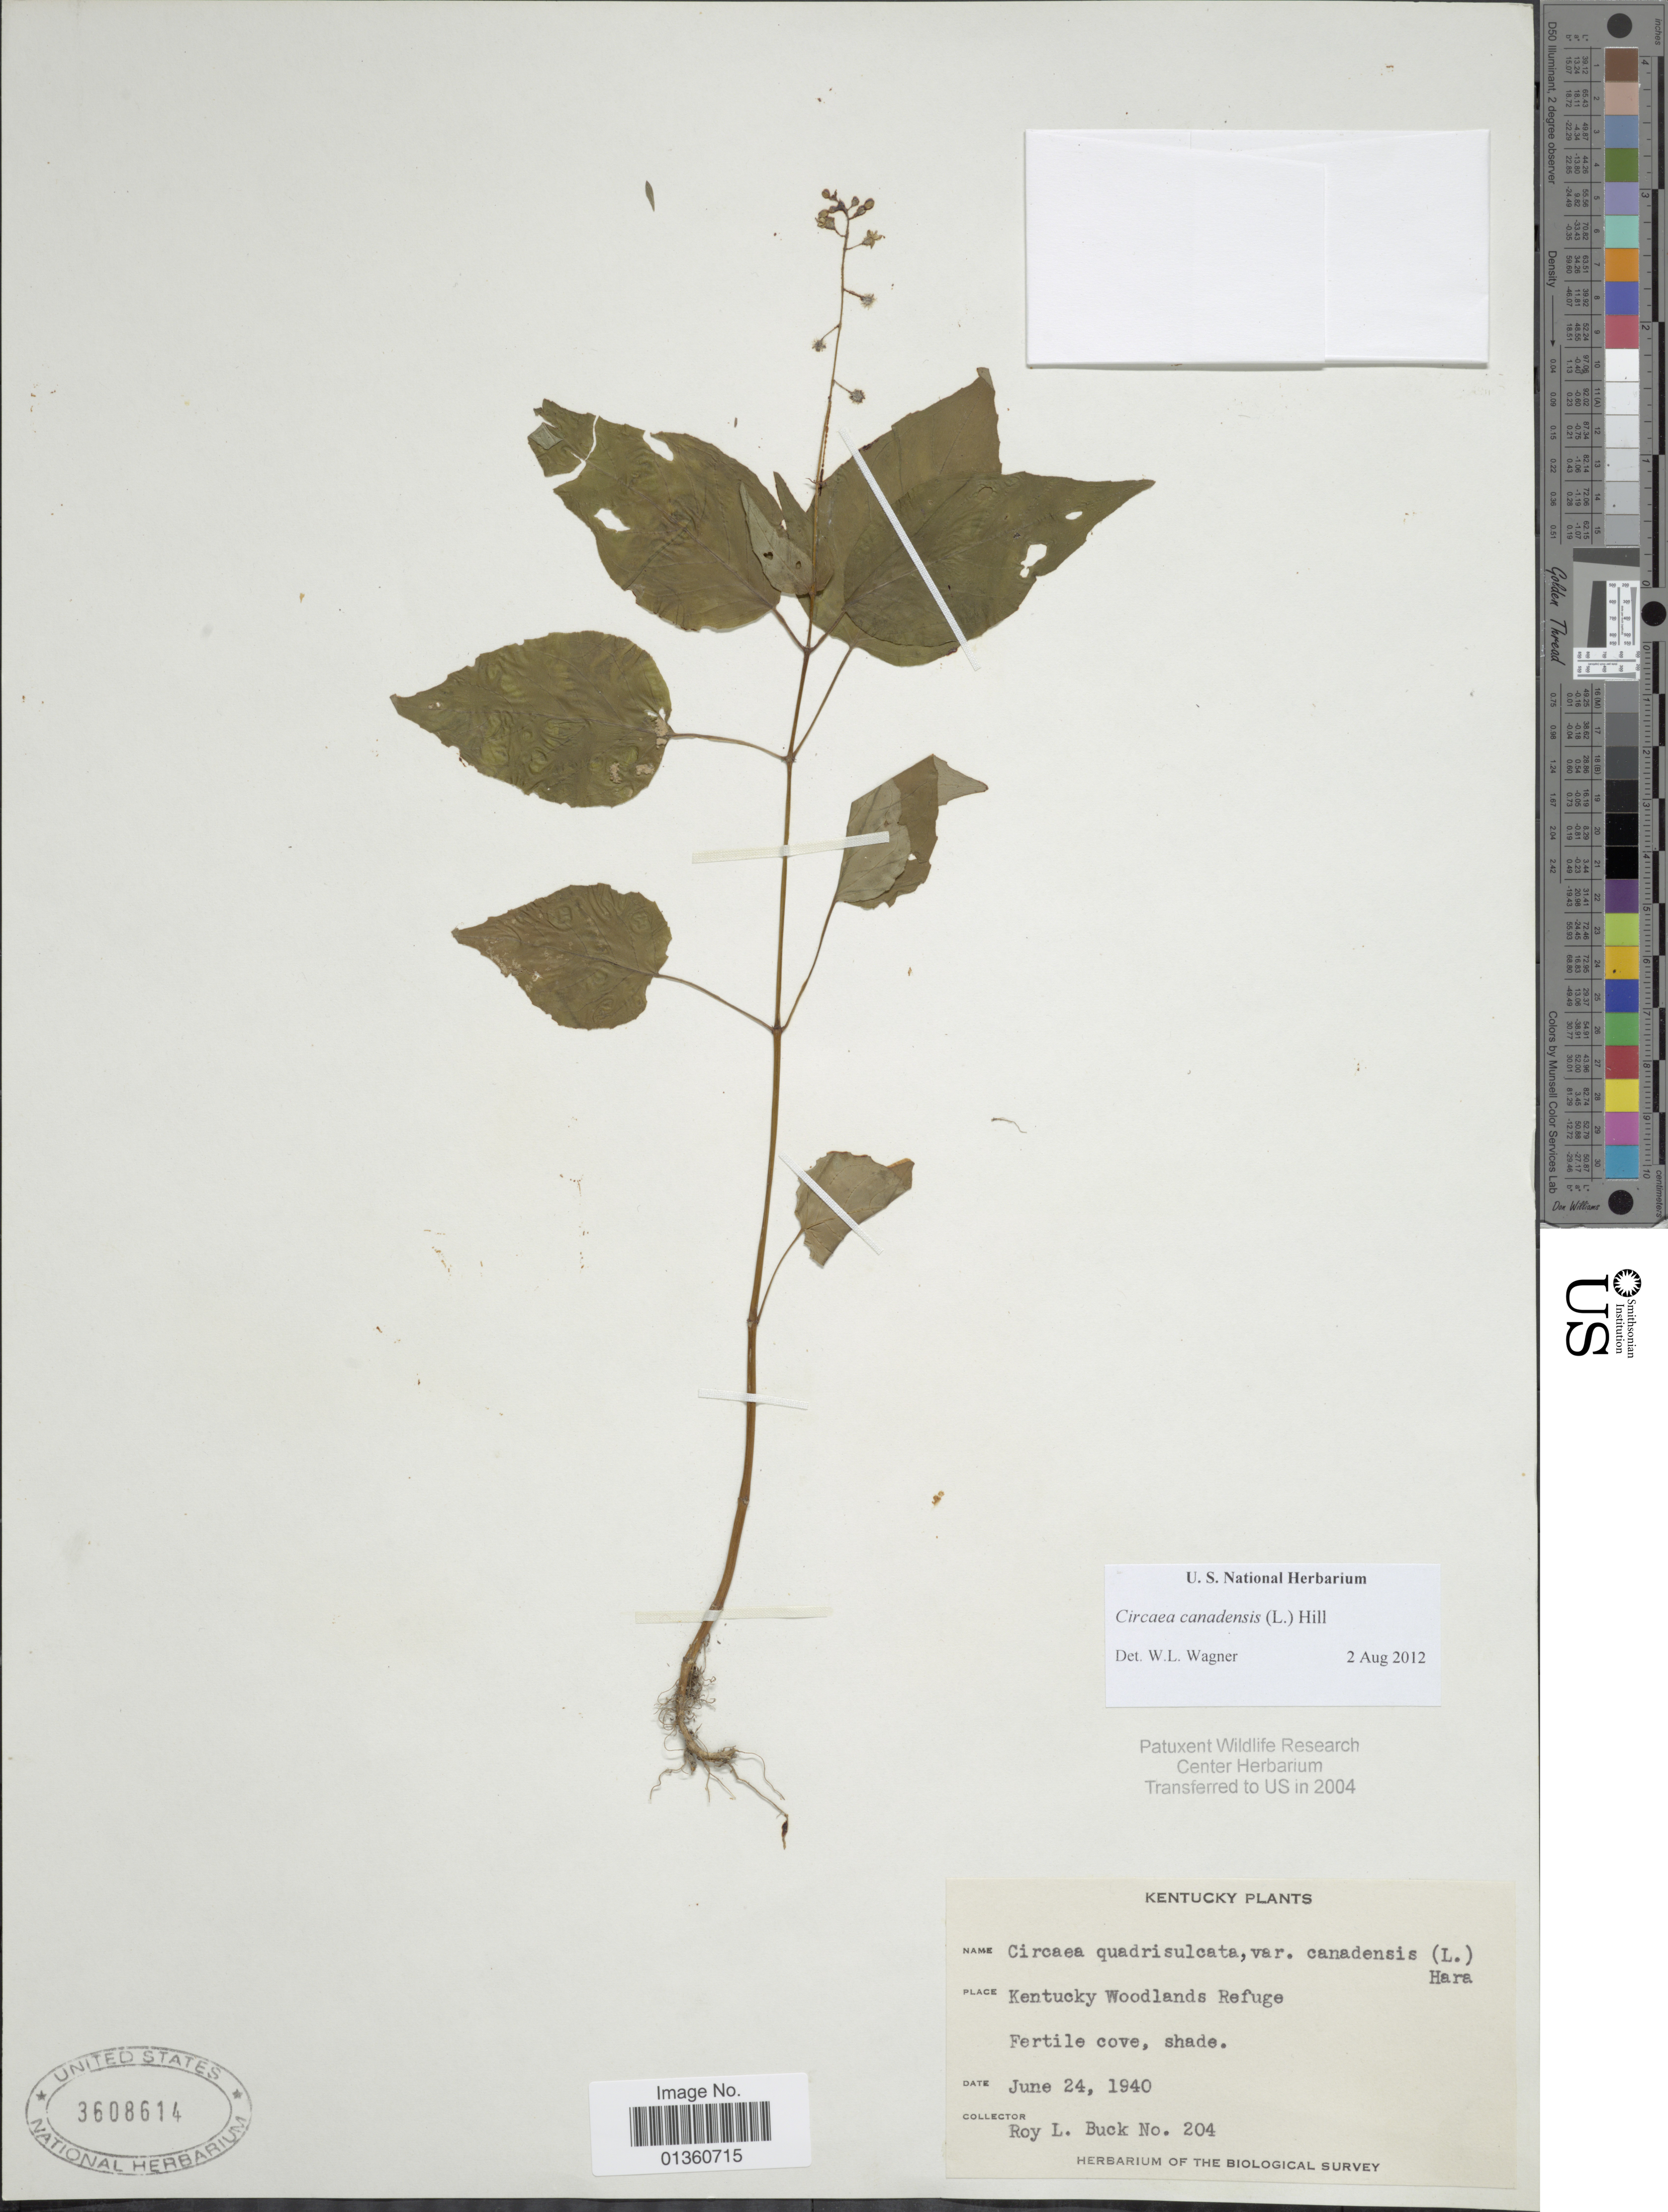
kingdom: Plantae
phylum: Tracheophyta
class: Magnoliopsida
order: Myrtales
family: Onagraceae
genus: Circaea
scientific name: Circaea canadensis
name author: (L.) Hill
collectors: R. Buck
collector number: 204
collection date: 1940-06-24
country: United States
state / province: Kentucky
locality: Kentucky Woodlands Refuge Fertile cove, shade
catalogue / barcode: US 3608614